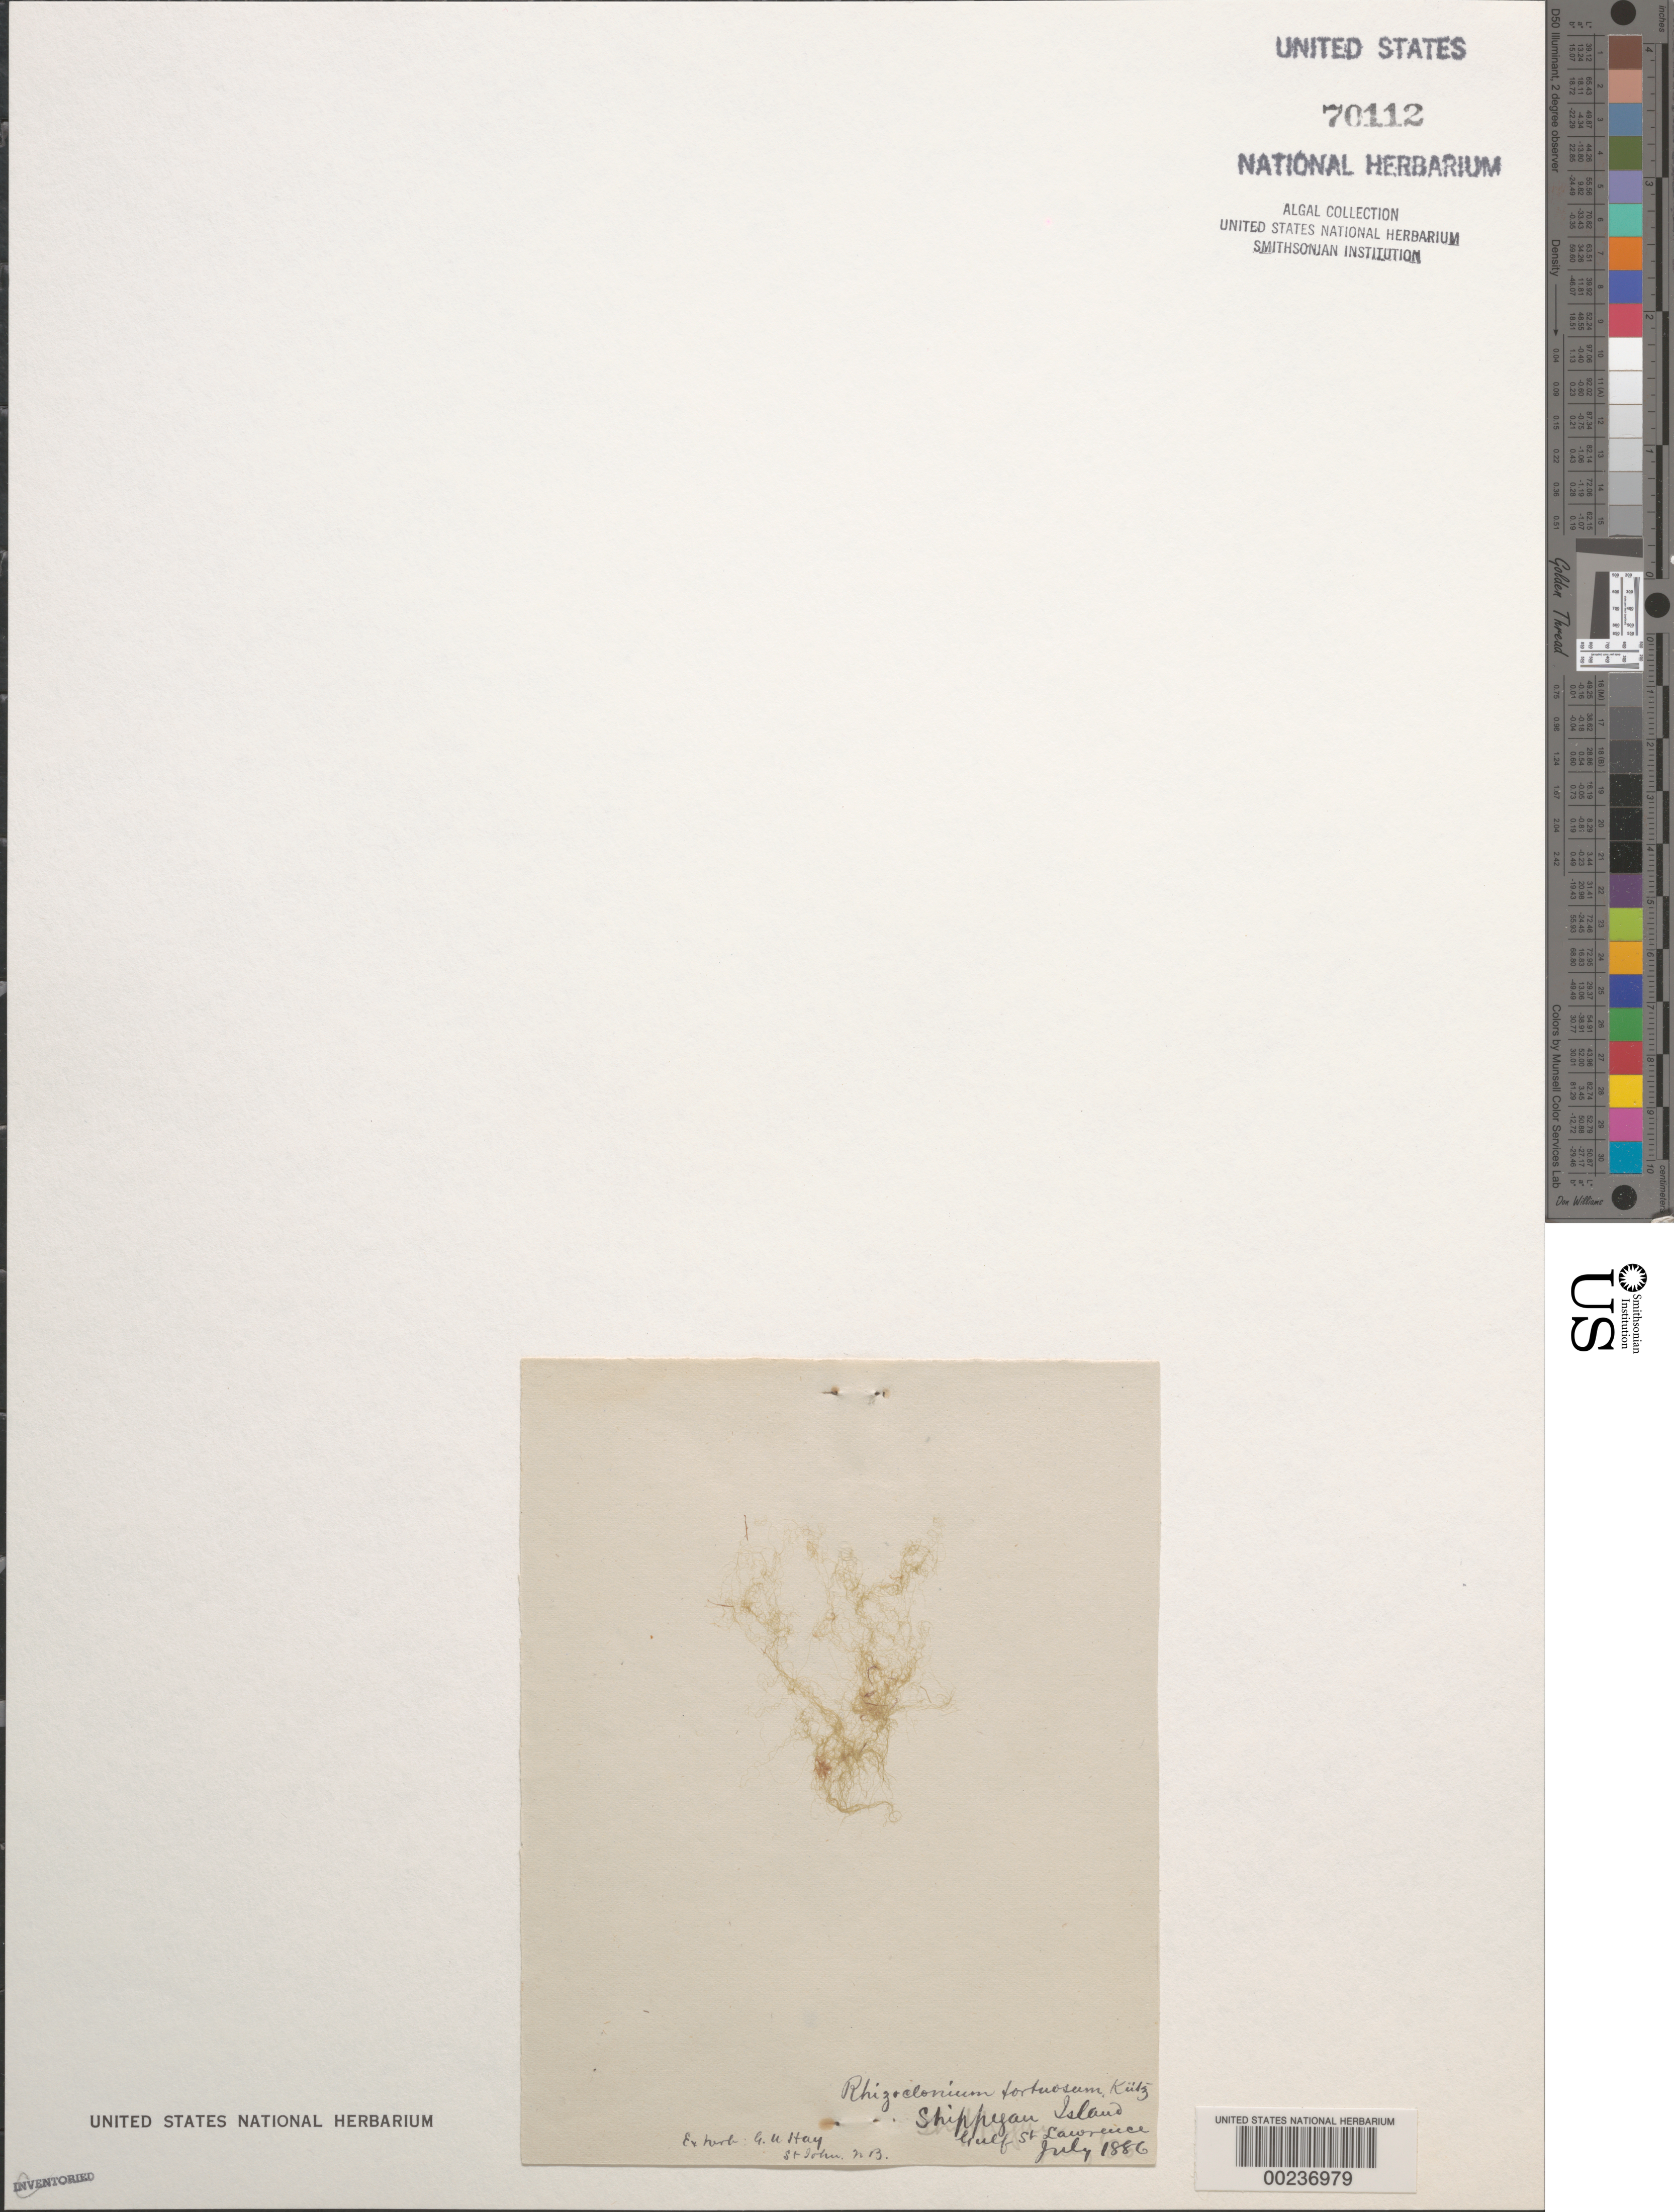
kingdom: Plantae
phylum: Chlorophyta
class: Ulvophyceae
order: Cladophorales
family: Cladophoraceae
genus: Chaetomorpha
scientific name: Chaetomorpha tortuosa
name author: (Dilwyn) Kütz.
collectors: G. W. Hay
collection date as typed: Jul 1886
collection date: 1886-07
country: Canada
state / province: New Brunswick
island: Shippigan Island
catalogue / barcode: US 70112